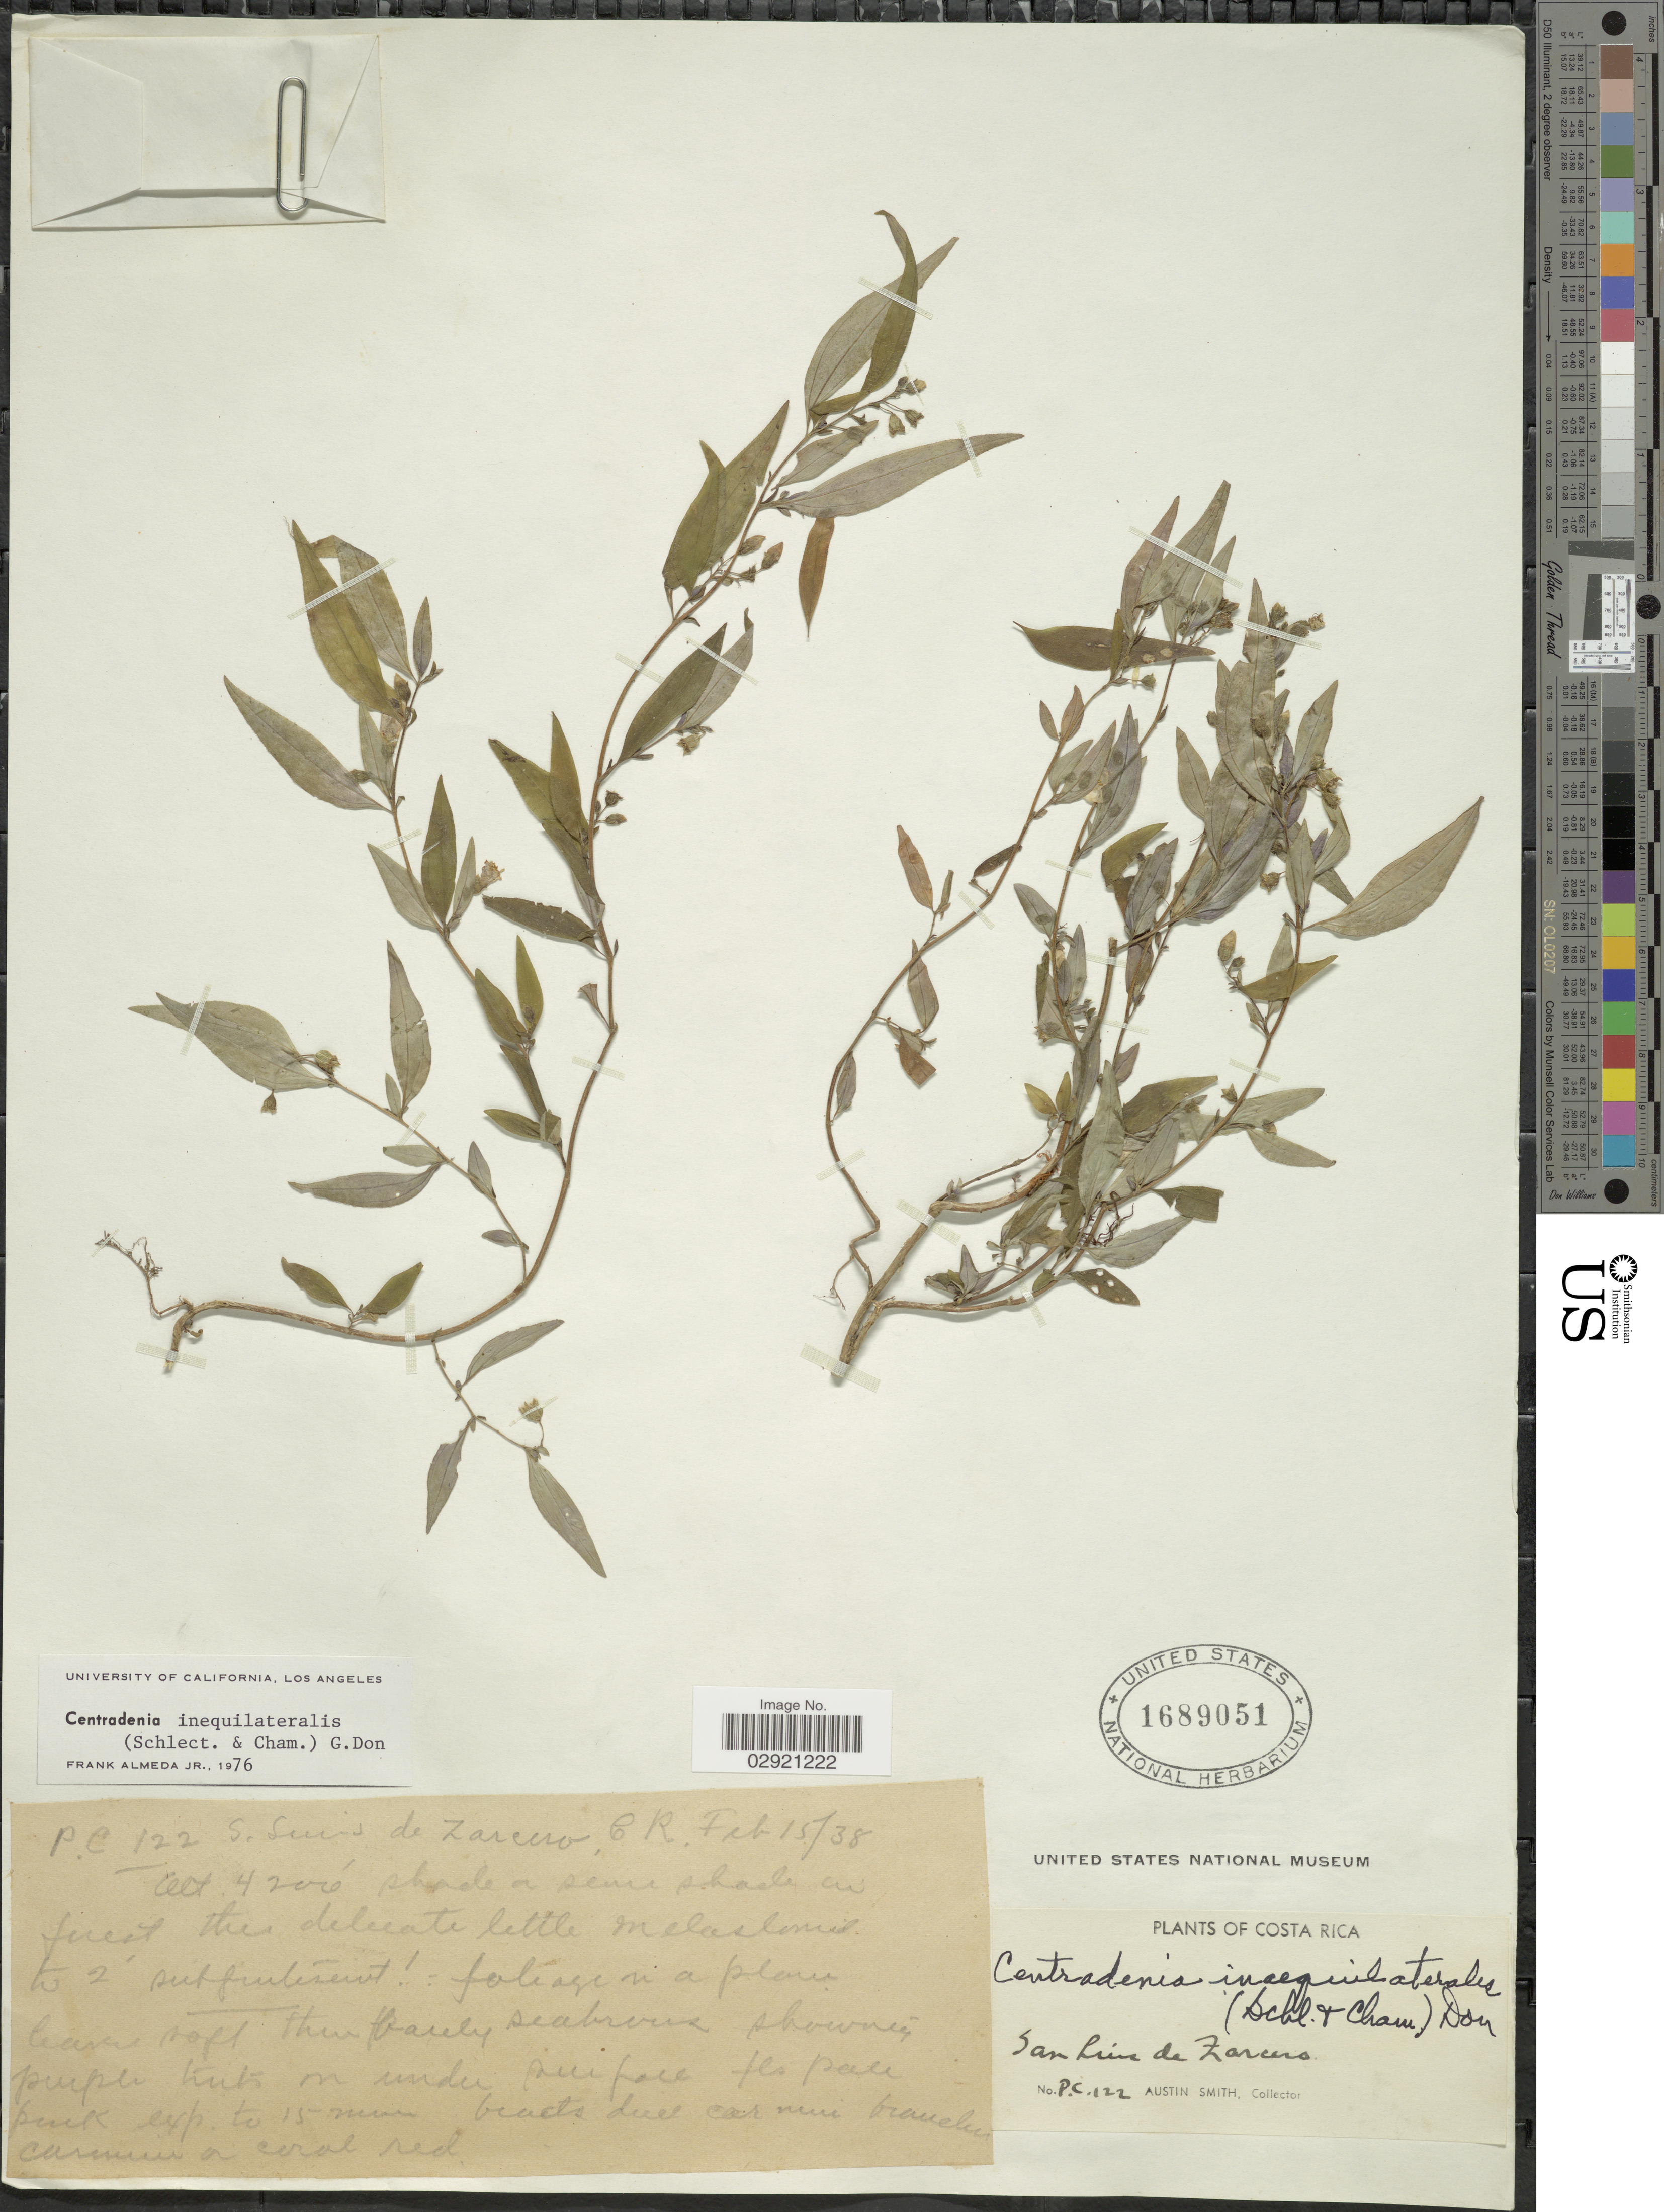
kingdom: Plantae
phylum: Tracheophyta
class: Magnoliopsida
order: Myrtales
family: Melastomataceae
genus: Centradenia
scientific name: Centradenia inaequilateralis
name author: (Gleason) G. Don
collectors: Aust P. Smith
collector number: PC122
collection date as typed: Transcribed d/m/y: 15/2/38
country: Costa Rica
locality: San Luis de Zarcero.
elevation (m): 1280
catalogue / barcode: US 1689051